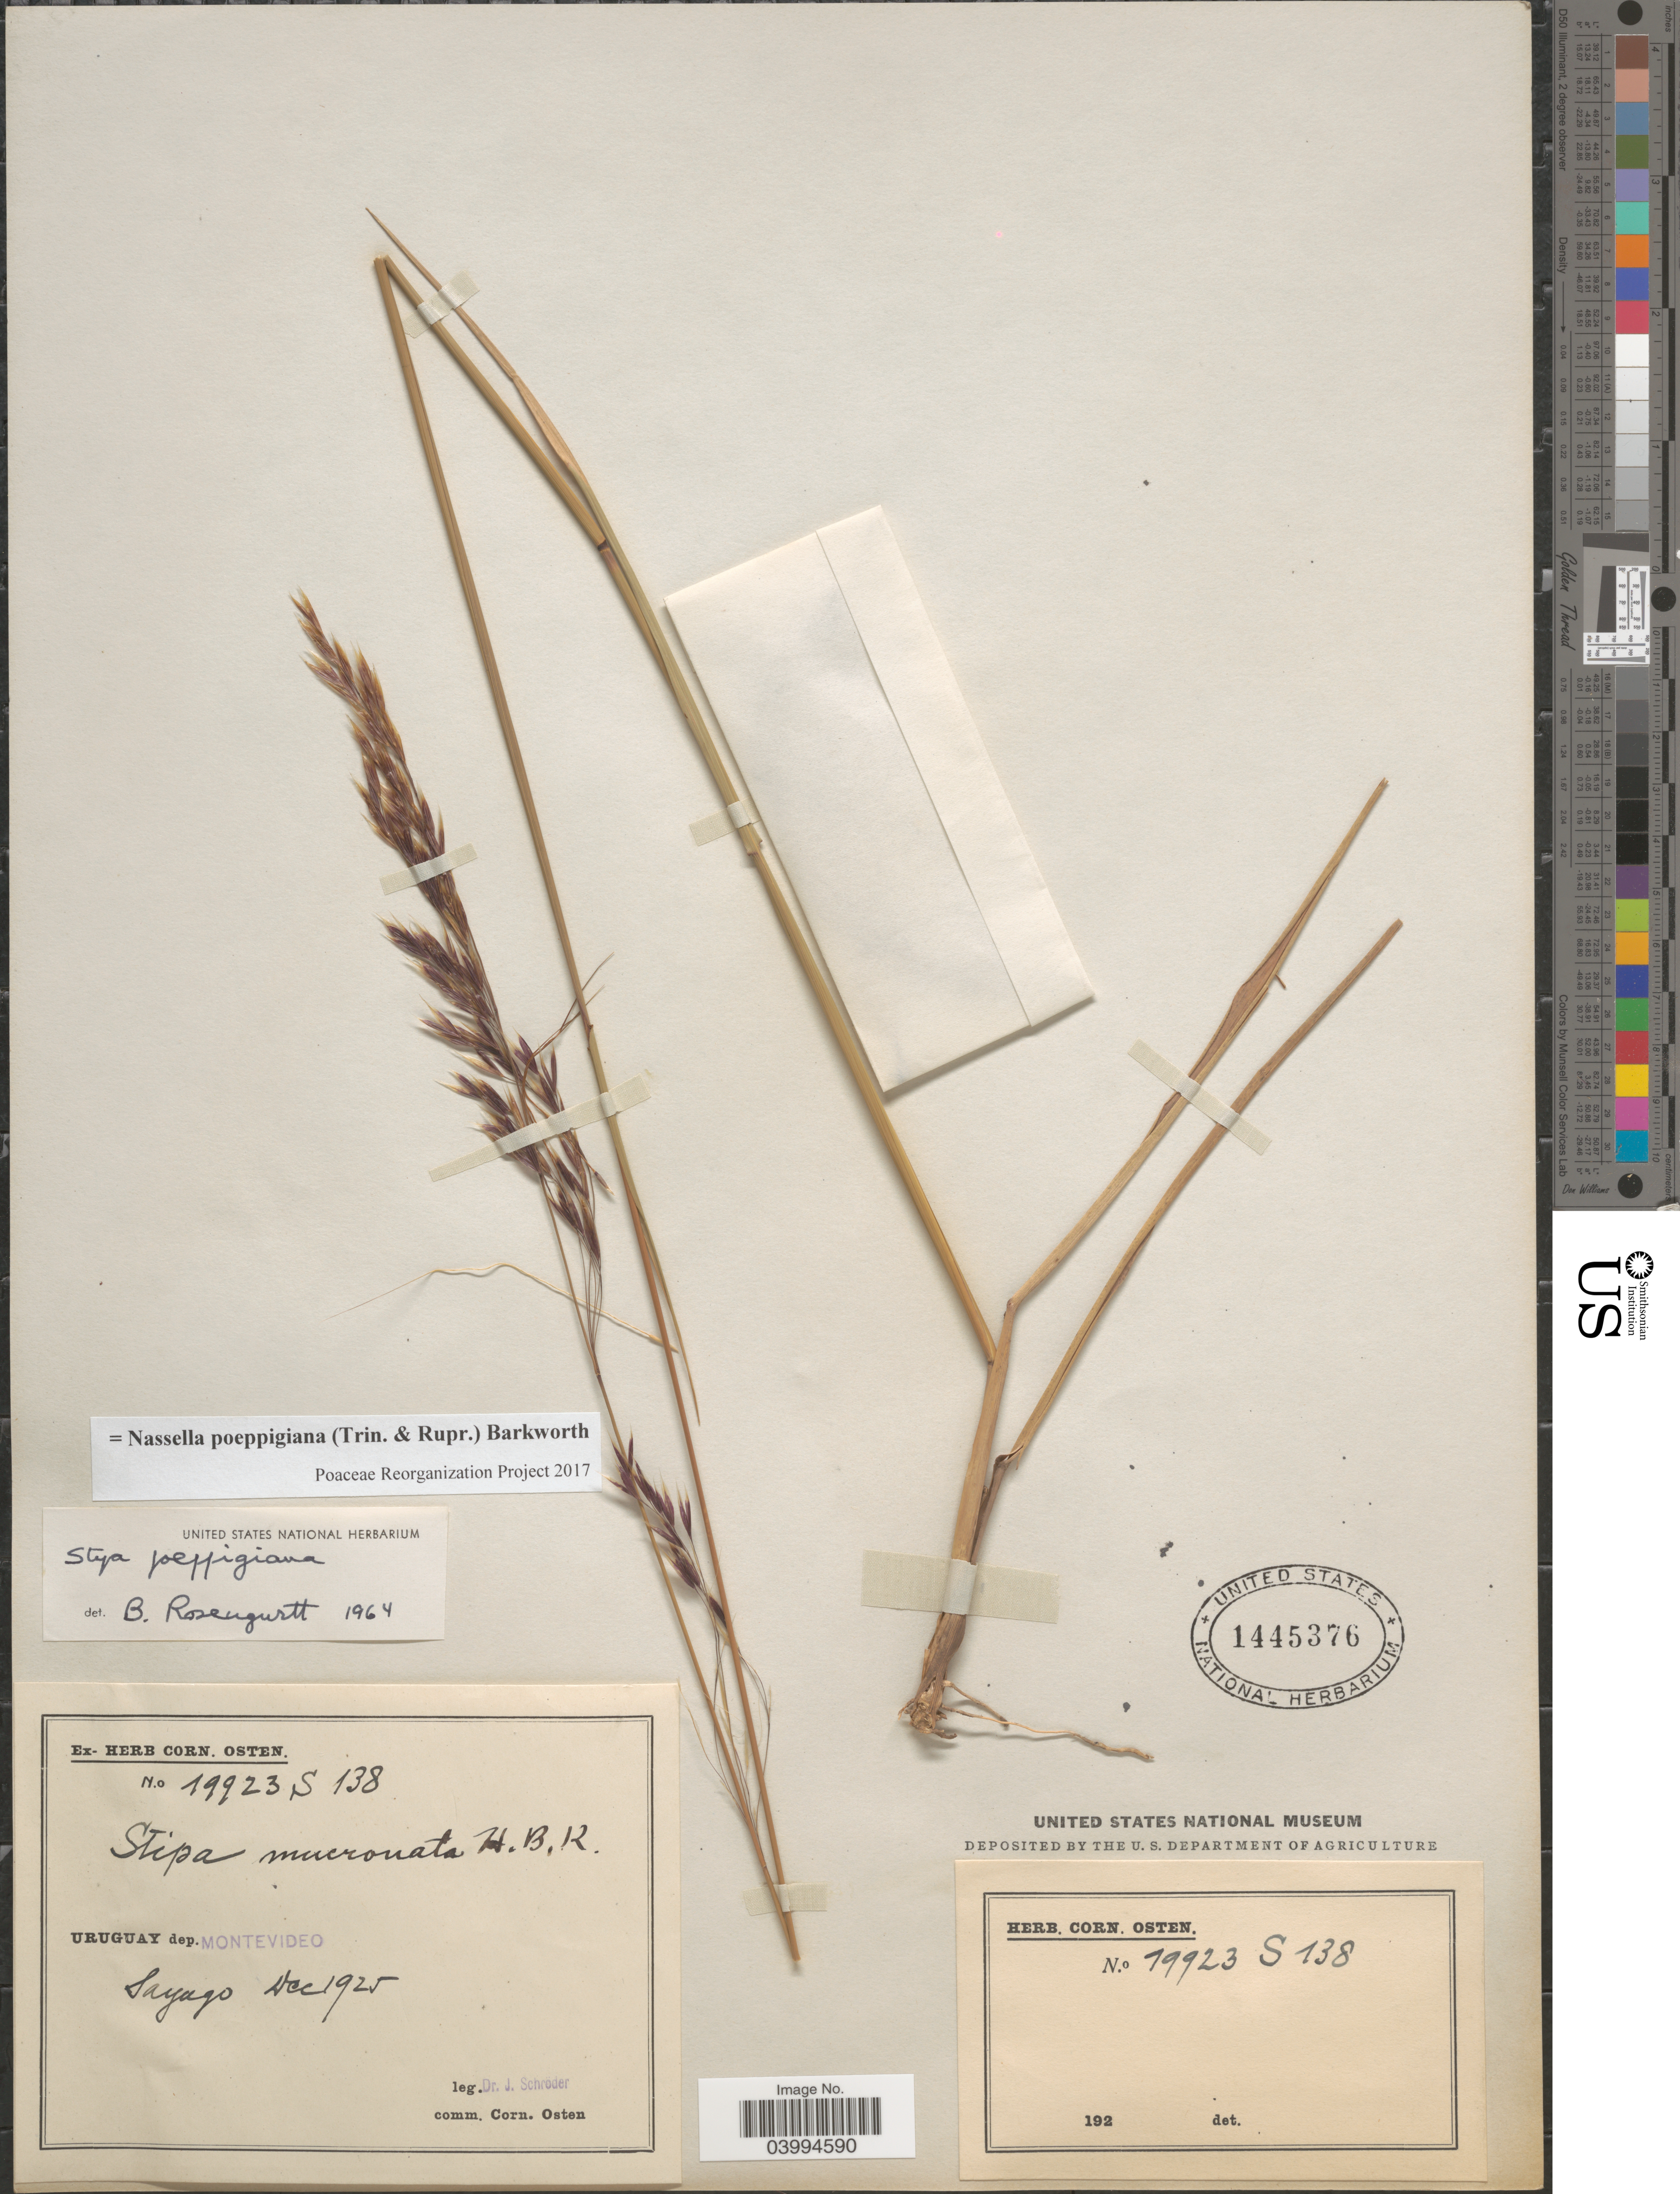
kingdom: Plantae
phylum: Tracheophyta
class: Liliopsida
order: Poales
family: Poaceae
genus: Nassella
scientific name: Nassella poeppigiana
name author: (Trin. & Rupr.) Barkworth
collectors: J. Schröder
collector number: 19923S138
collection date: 1925-12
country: Uruguay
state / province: Montevideo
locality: Dep. Montevideo. Sayago.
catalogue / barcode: US 1445376